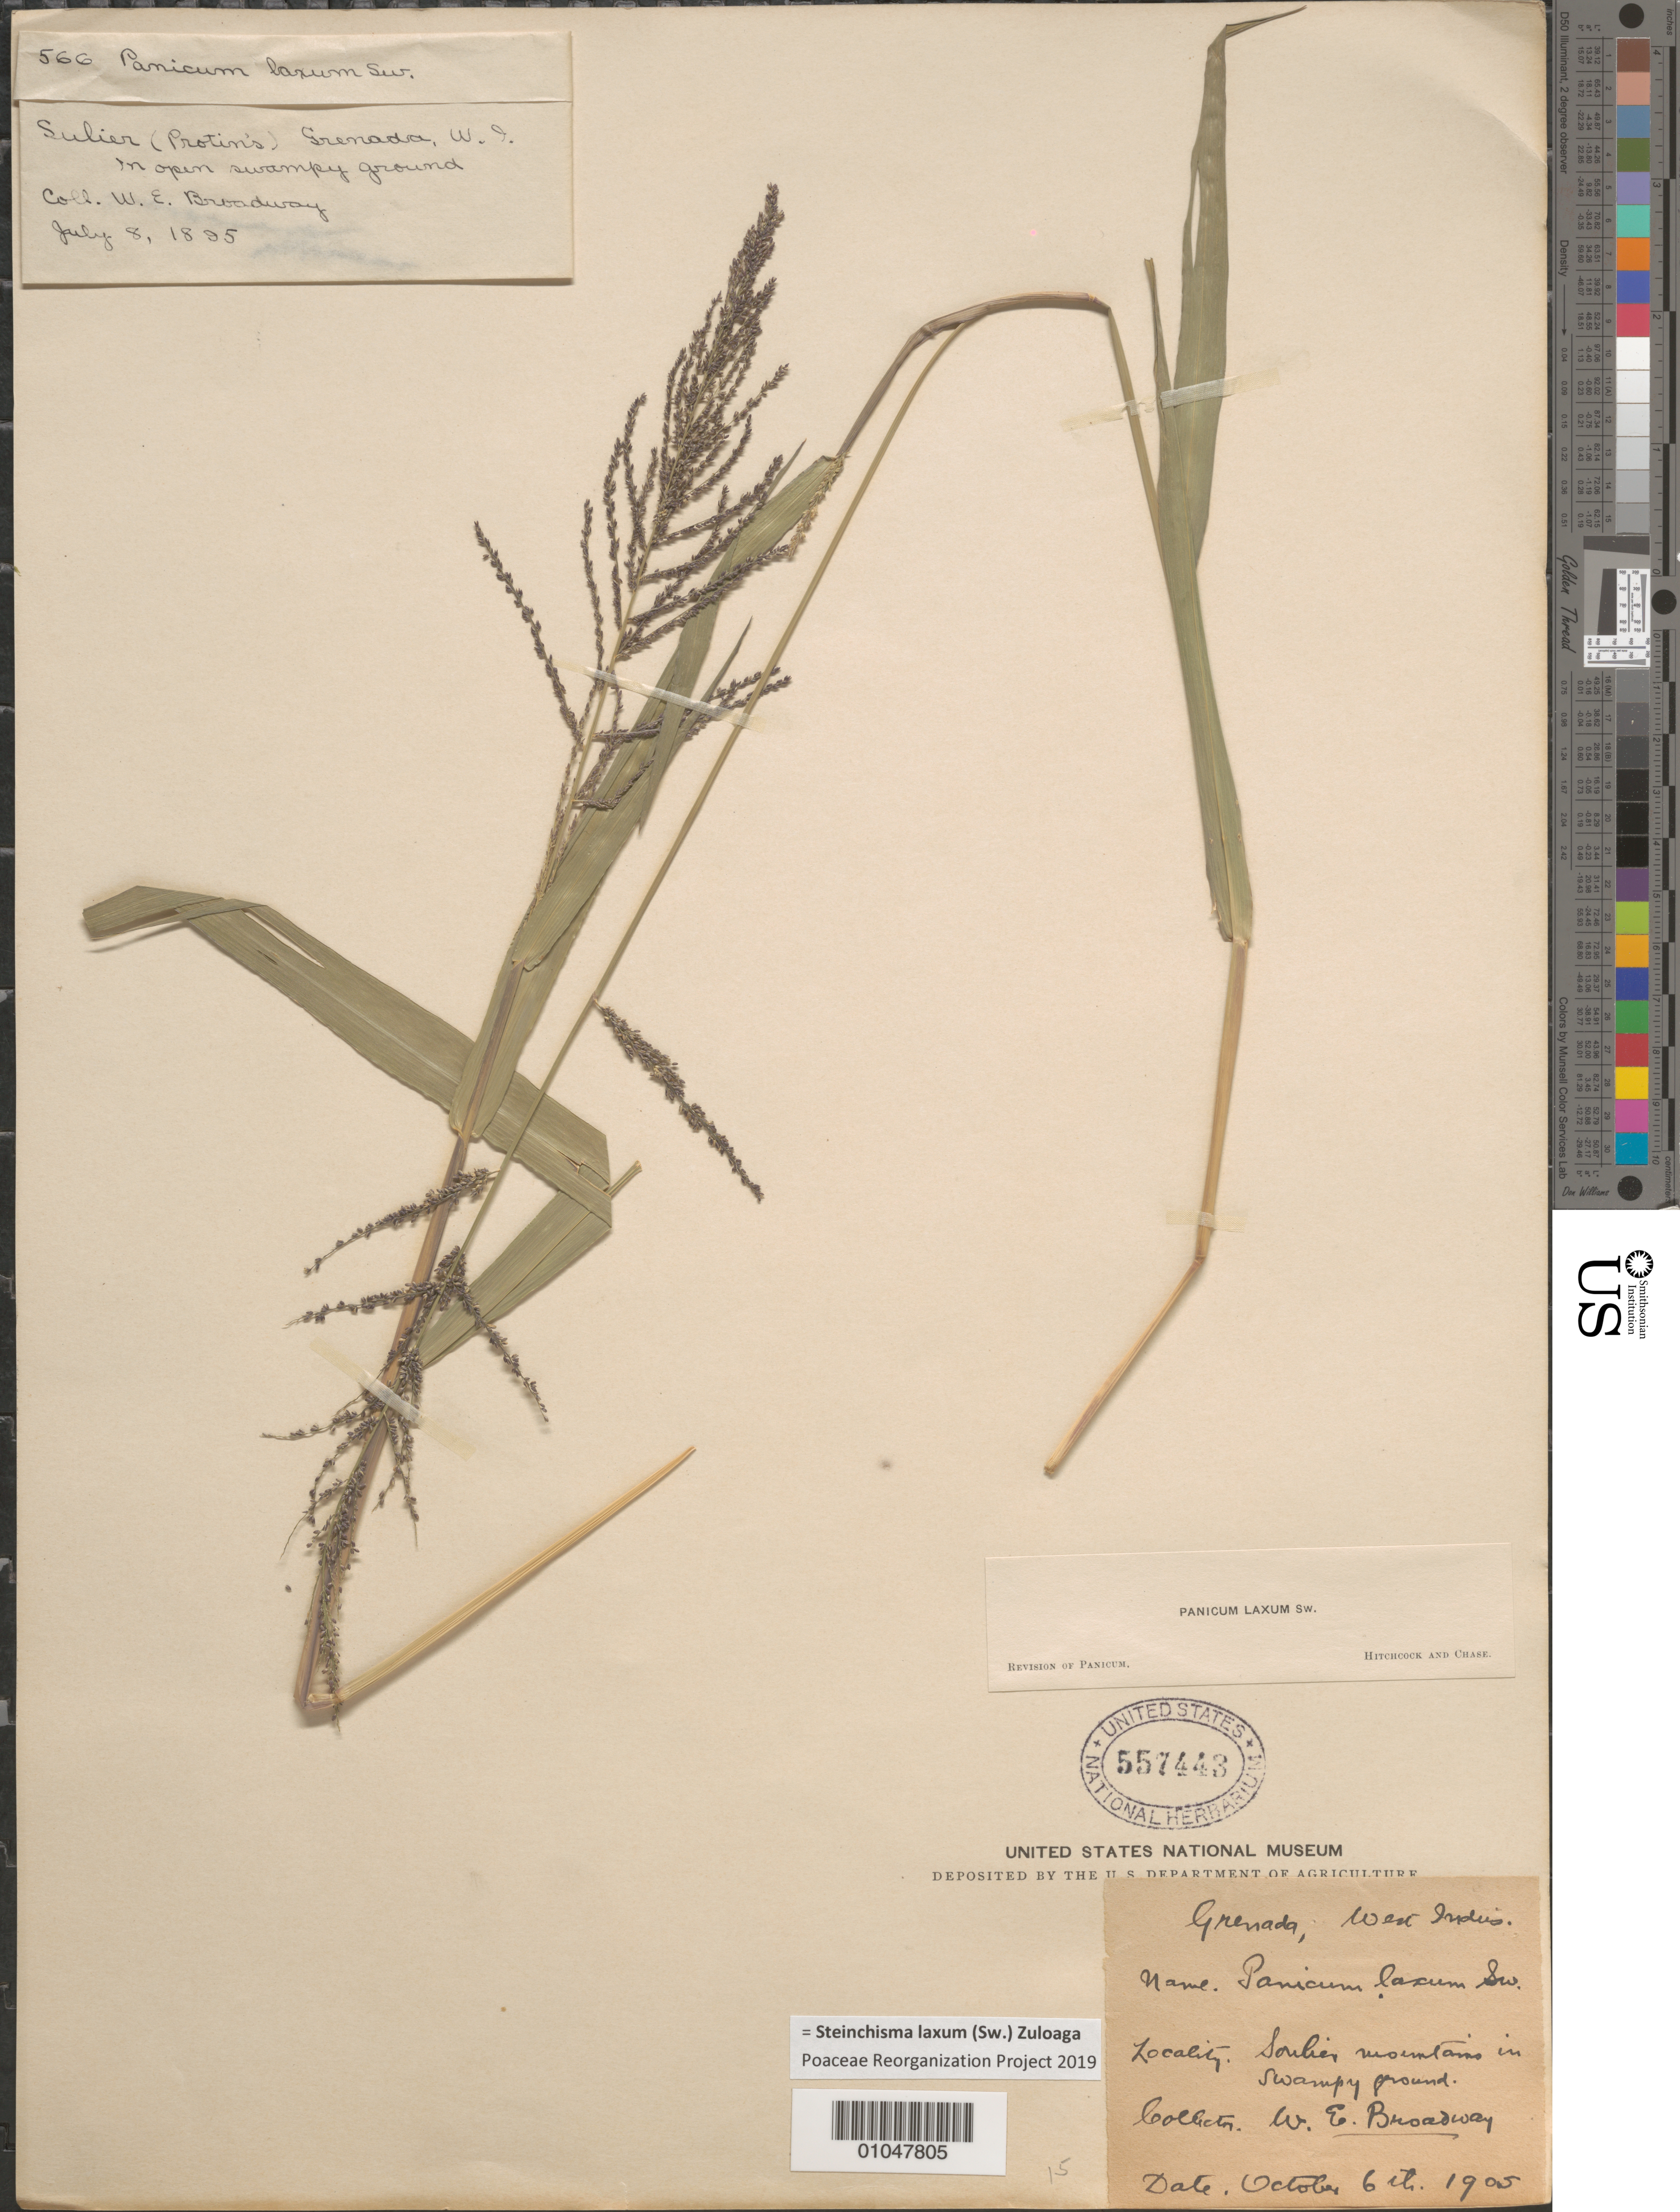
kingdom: Plantae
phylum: Tracheophyta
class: Liliopsida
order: Poales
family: Poaceae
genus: Panicum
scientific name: Panicum laxum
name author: Sw.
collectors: W. E. Broadway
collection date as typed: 06 Oct 1905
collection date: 1905-10-06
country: Grenada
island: Grenada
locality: Souber mountains in swampy ground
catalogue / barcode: US 557443